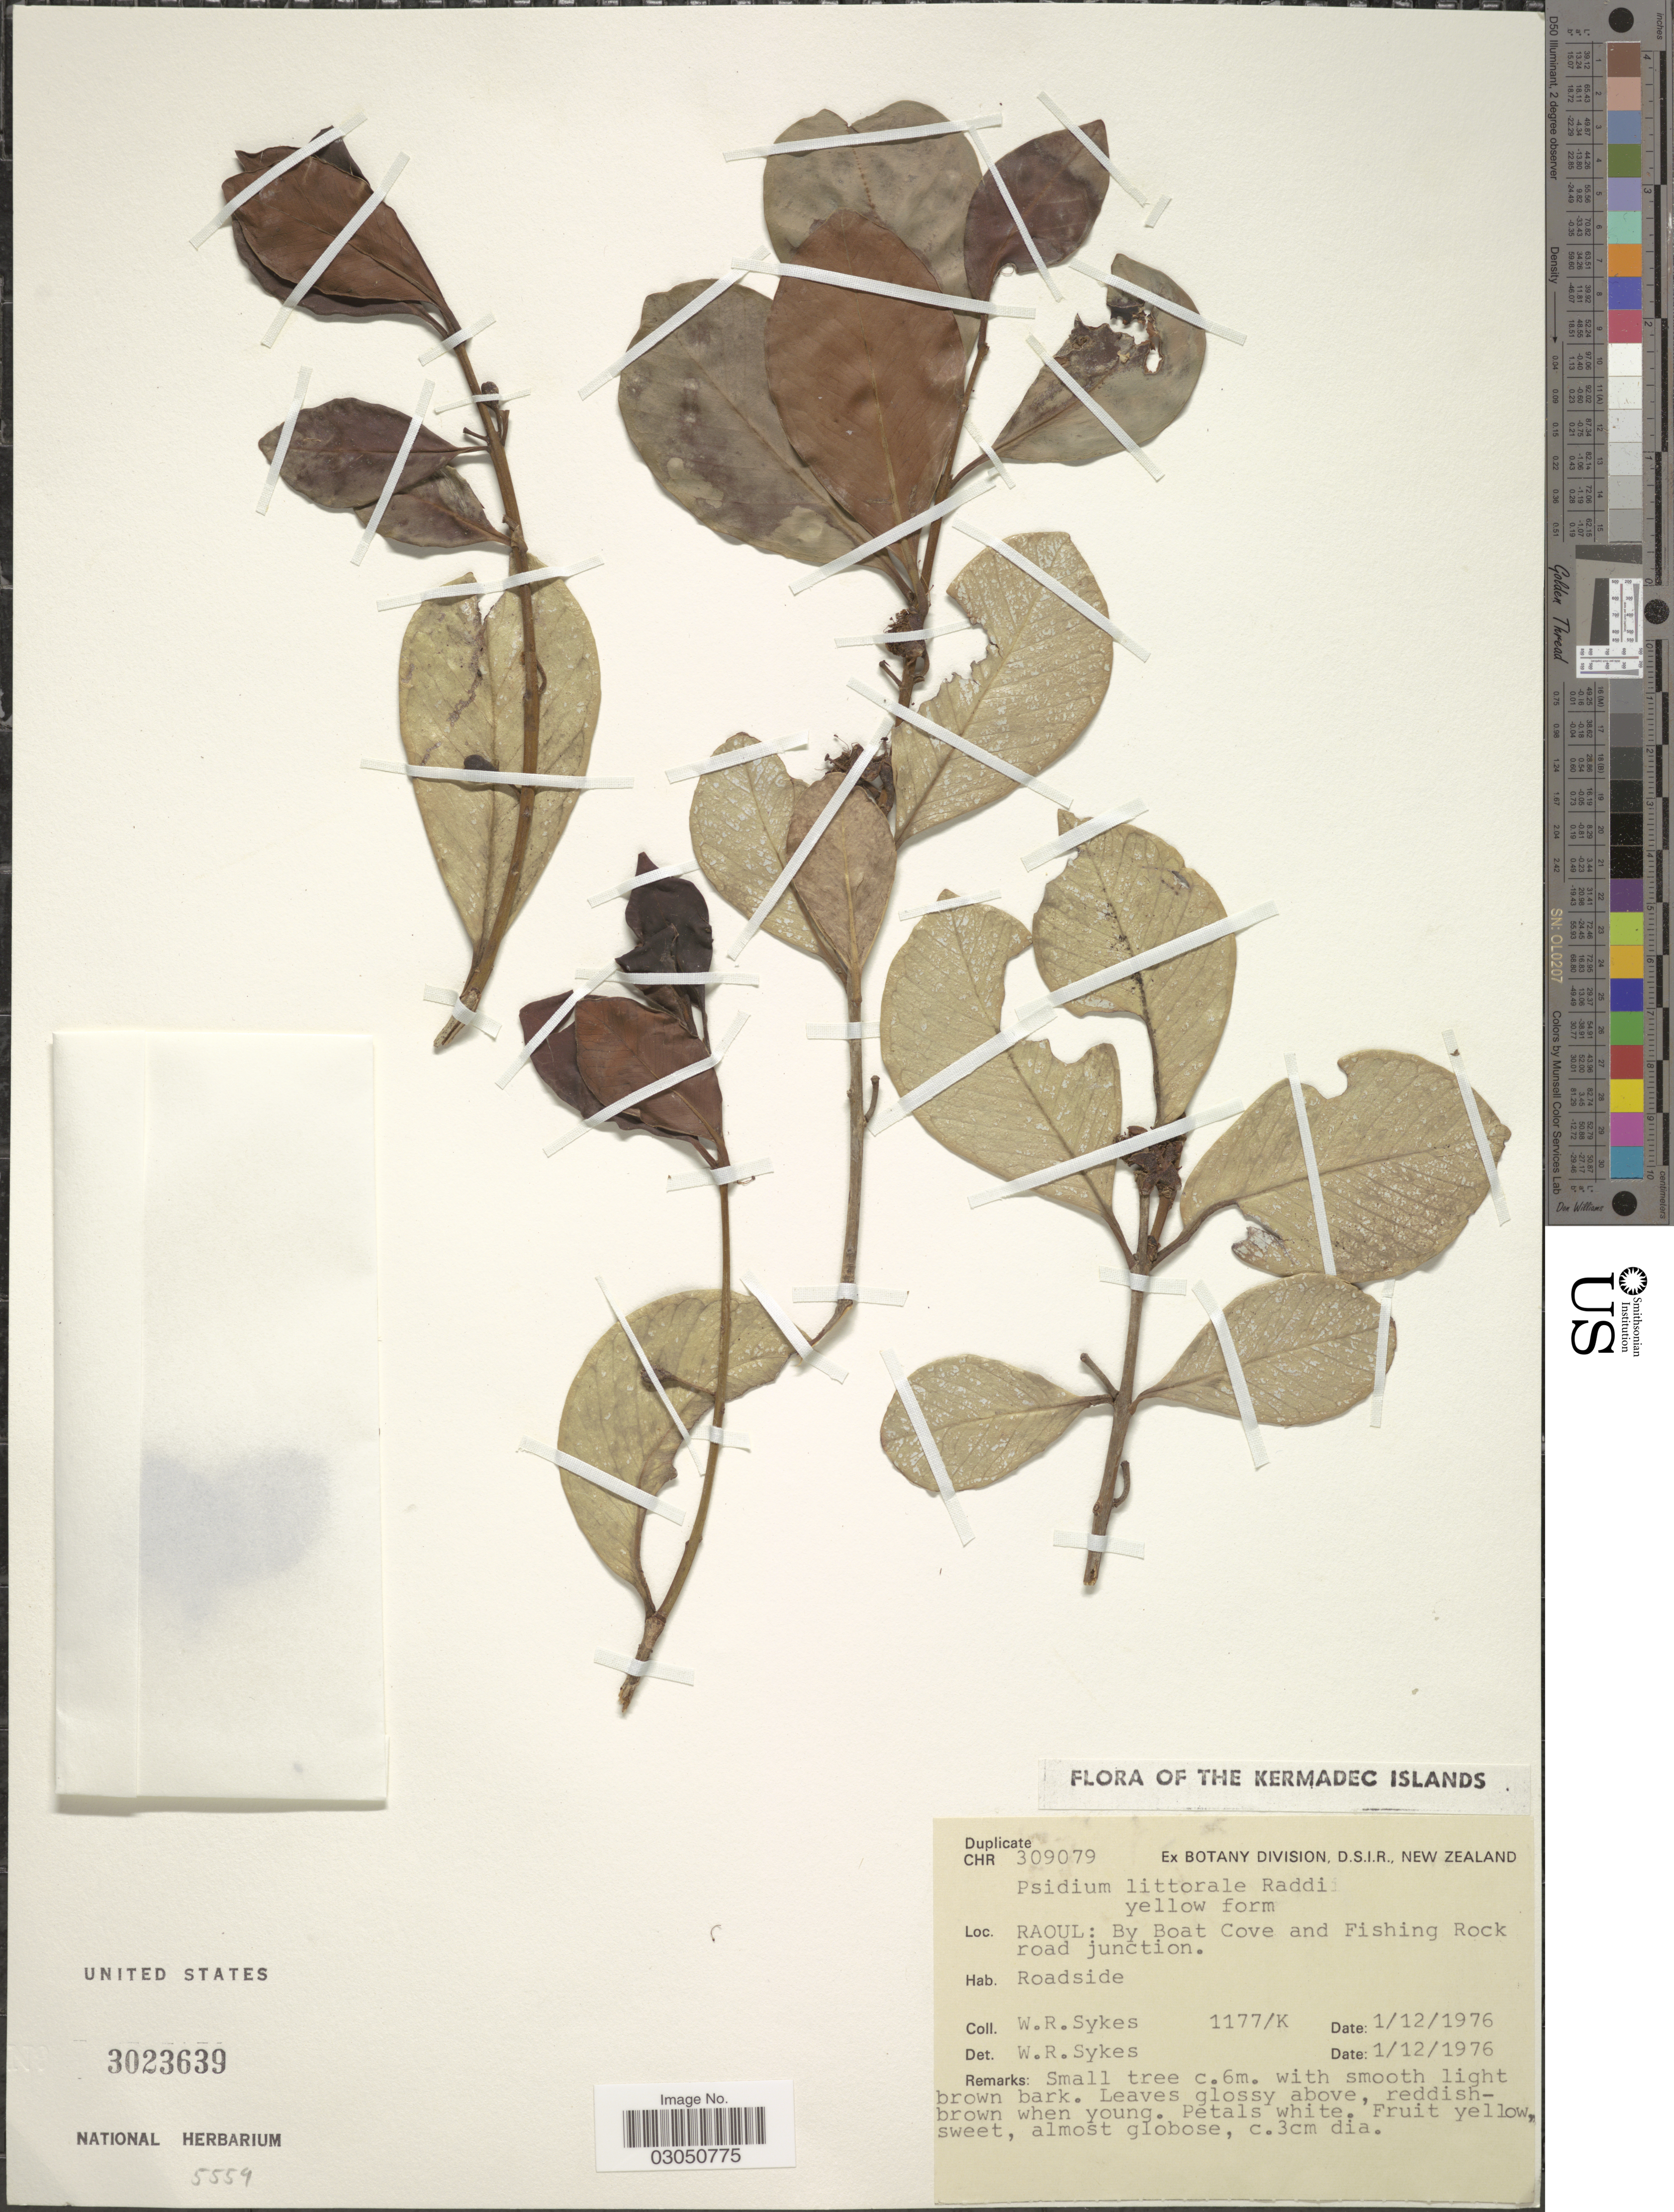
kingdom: Plantae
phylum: Tracheophyta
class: Magnoliopsida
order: Myrtales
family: Myrtaceae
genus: Psidium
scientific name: Psidium cattleyanum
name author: Sabine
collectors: W. R. Sykes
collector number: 1177/K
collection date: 1976-12-01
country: New Zealand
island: Raoul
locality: Raoul: By Boat Cove and Fishing Rock road junction. Kermadec Islands.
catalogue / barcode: US 3023639